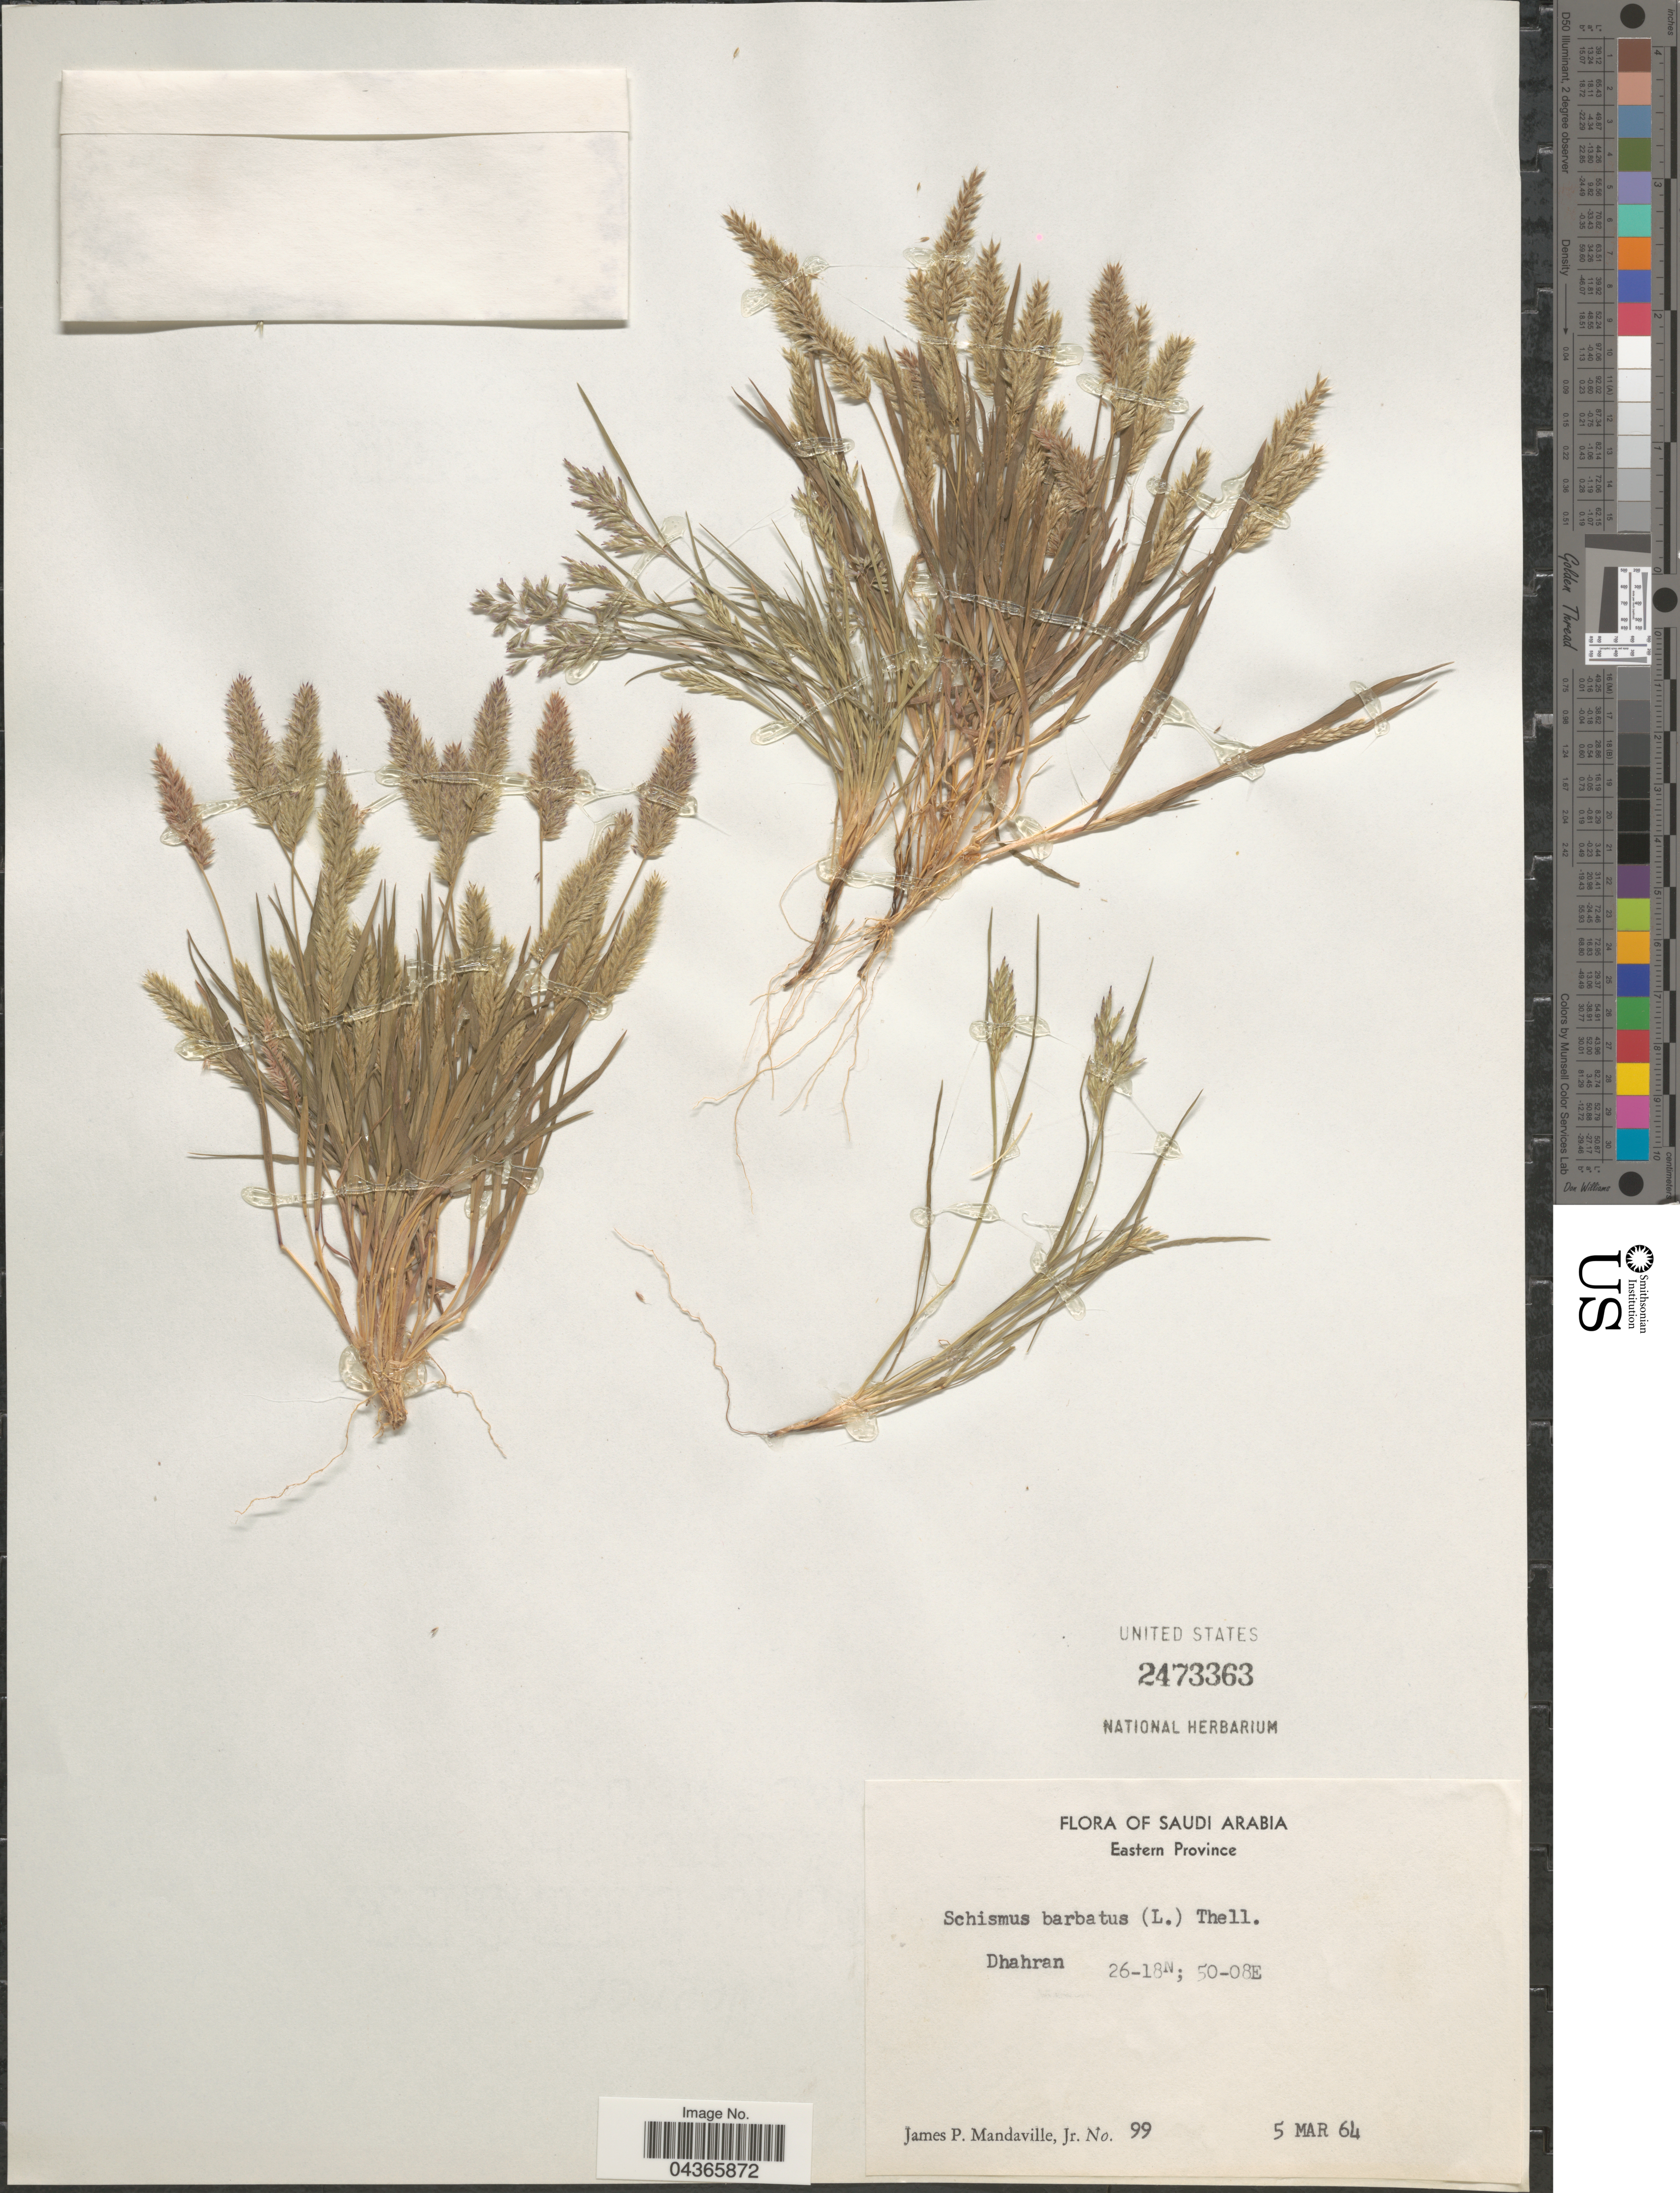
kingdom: Plantae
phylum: Tracheophyta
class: Liliopsida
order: Poales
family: Poaceae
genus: Schismus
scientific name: Schismus barbatus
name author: (L.) Thell.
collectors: J. Mandaville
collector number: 99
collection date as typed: Transcribed d/m/y: 5/3/64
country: Saudi Arabia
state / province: Ash Sharqiyah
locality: Eastern Province. Dhahran.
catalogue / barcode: US 2473363